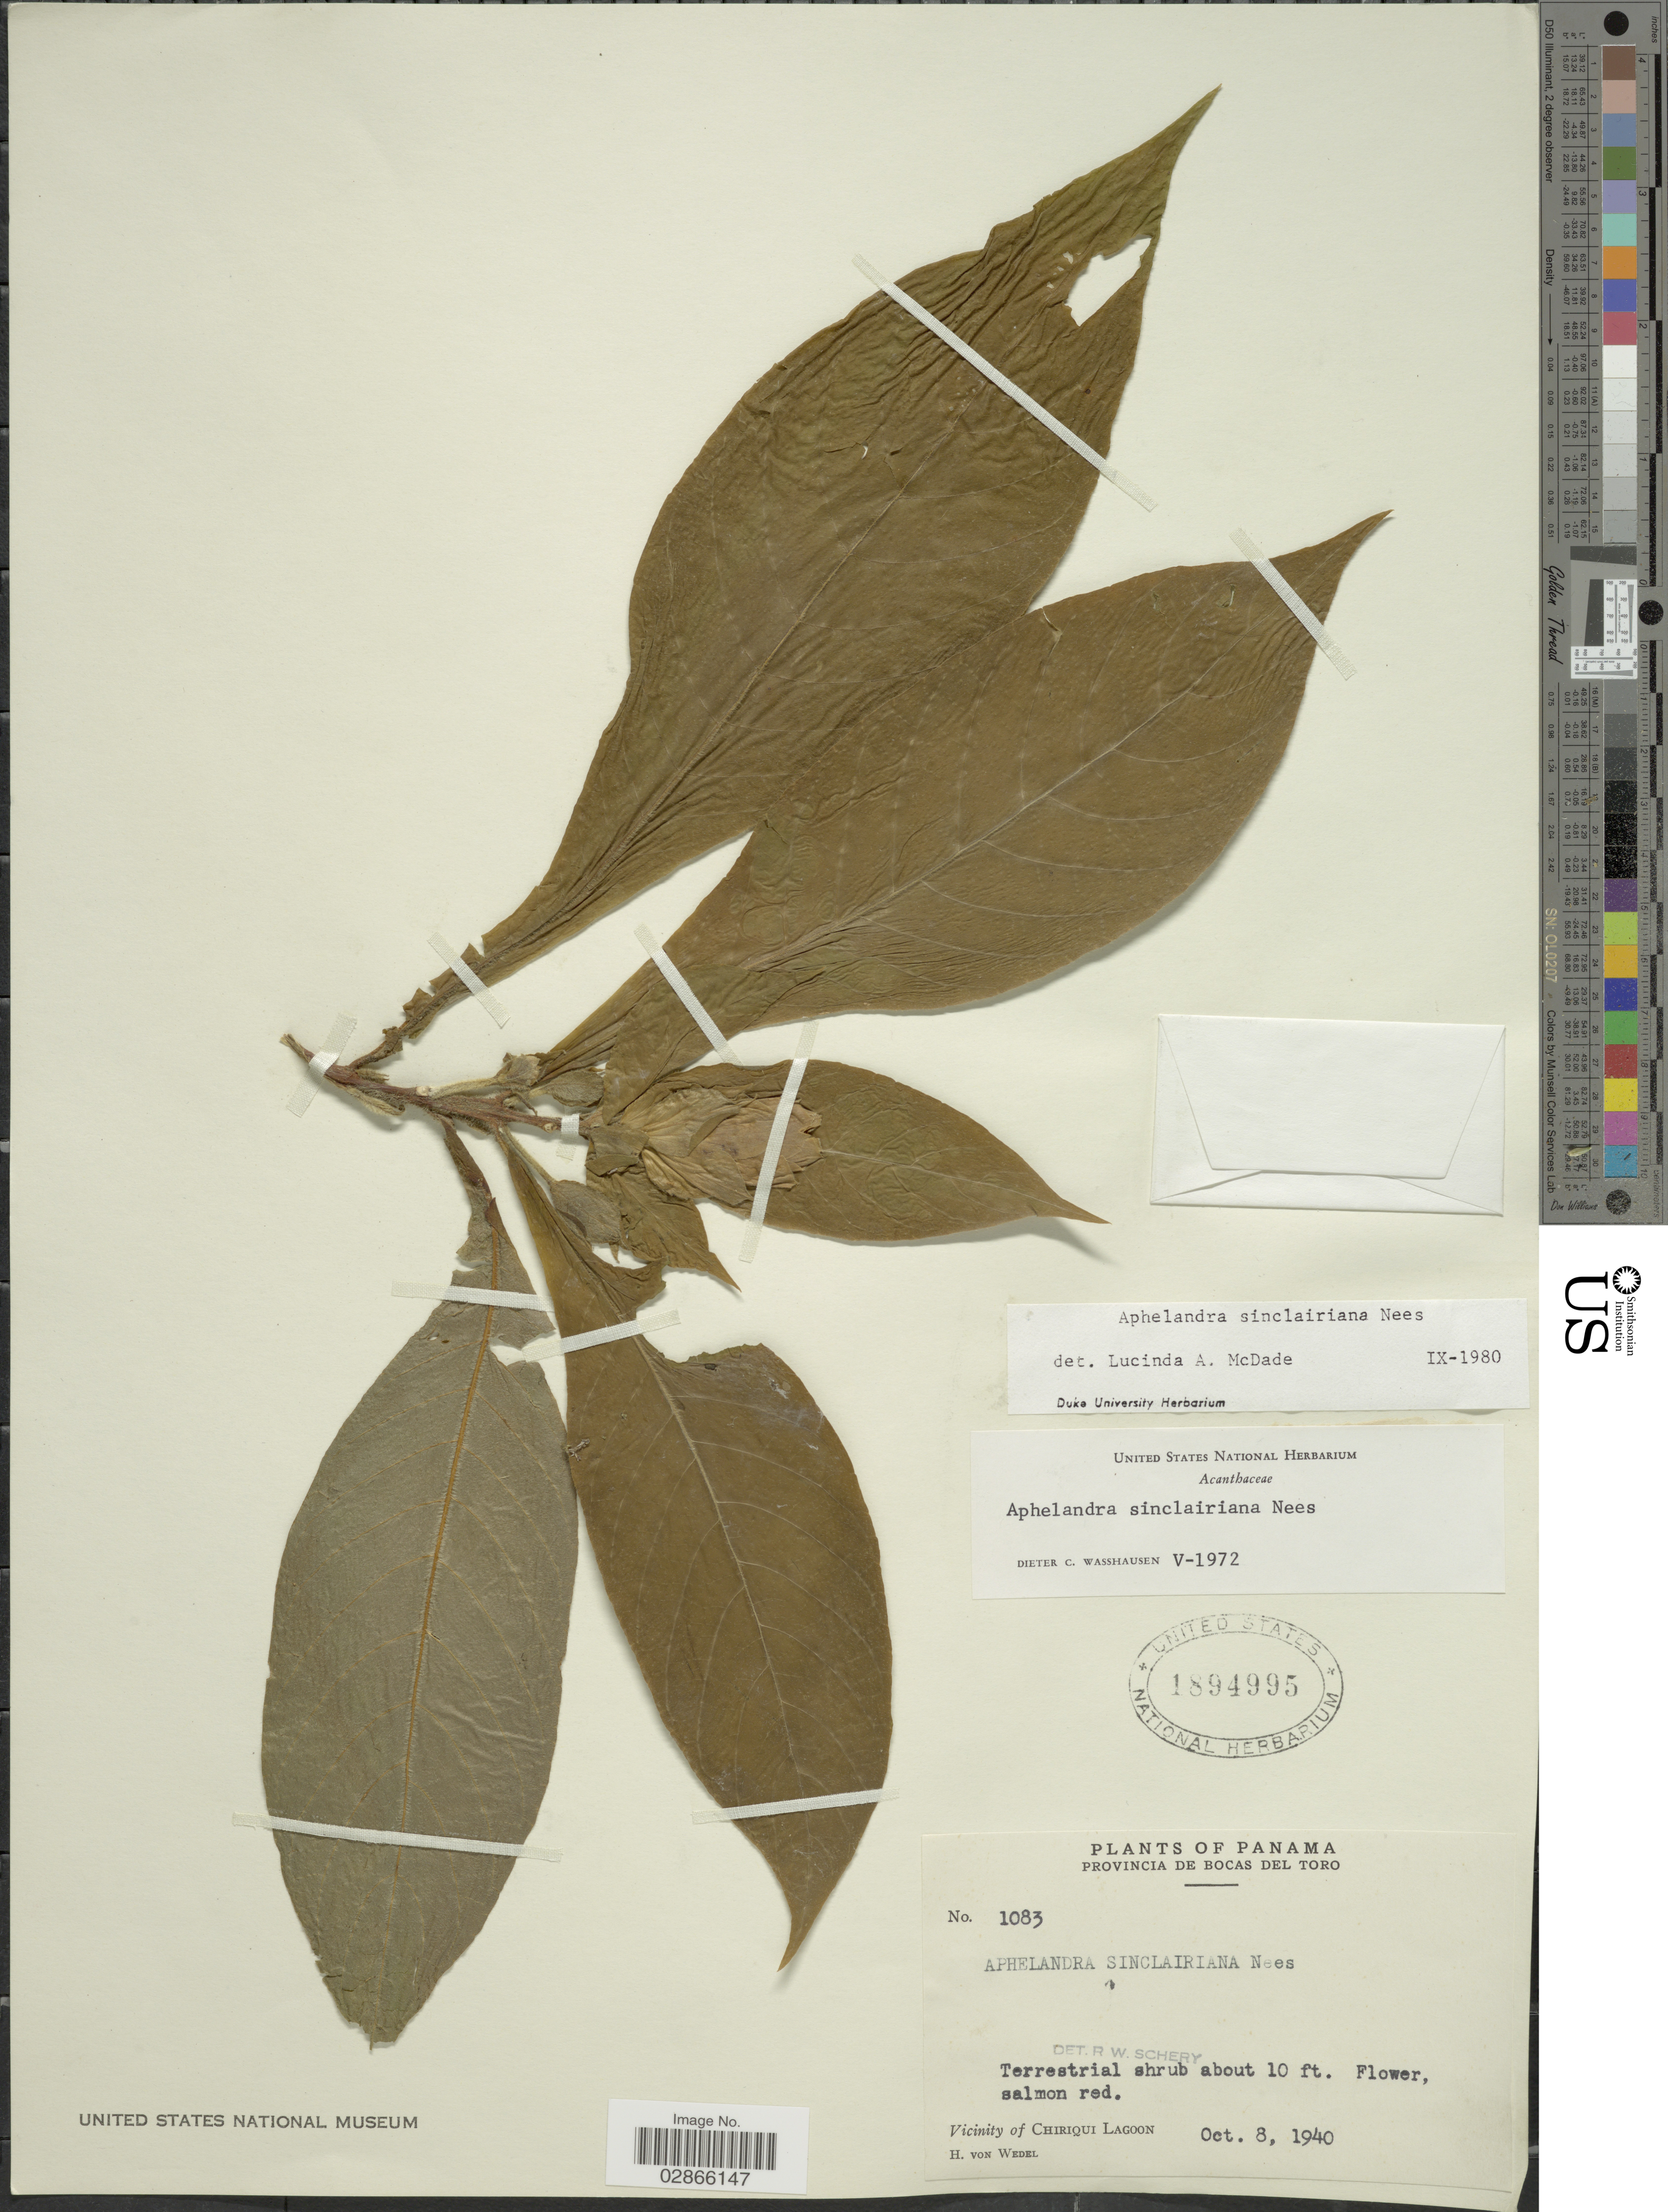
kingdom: Plantae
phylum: Tracheophyta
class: Magnoliopsida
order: Lamiales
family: Acanthaceae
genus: Aphelandra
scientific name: Aphelandra sinclairiana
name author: Nees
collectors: H. von Wedel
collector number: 1083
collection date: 1940-10-08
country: Panama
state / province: Bocas del Toro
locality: Vicinity of Chiriqui Lagoon.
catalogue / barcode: US 1894995